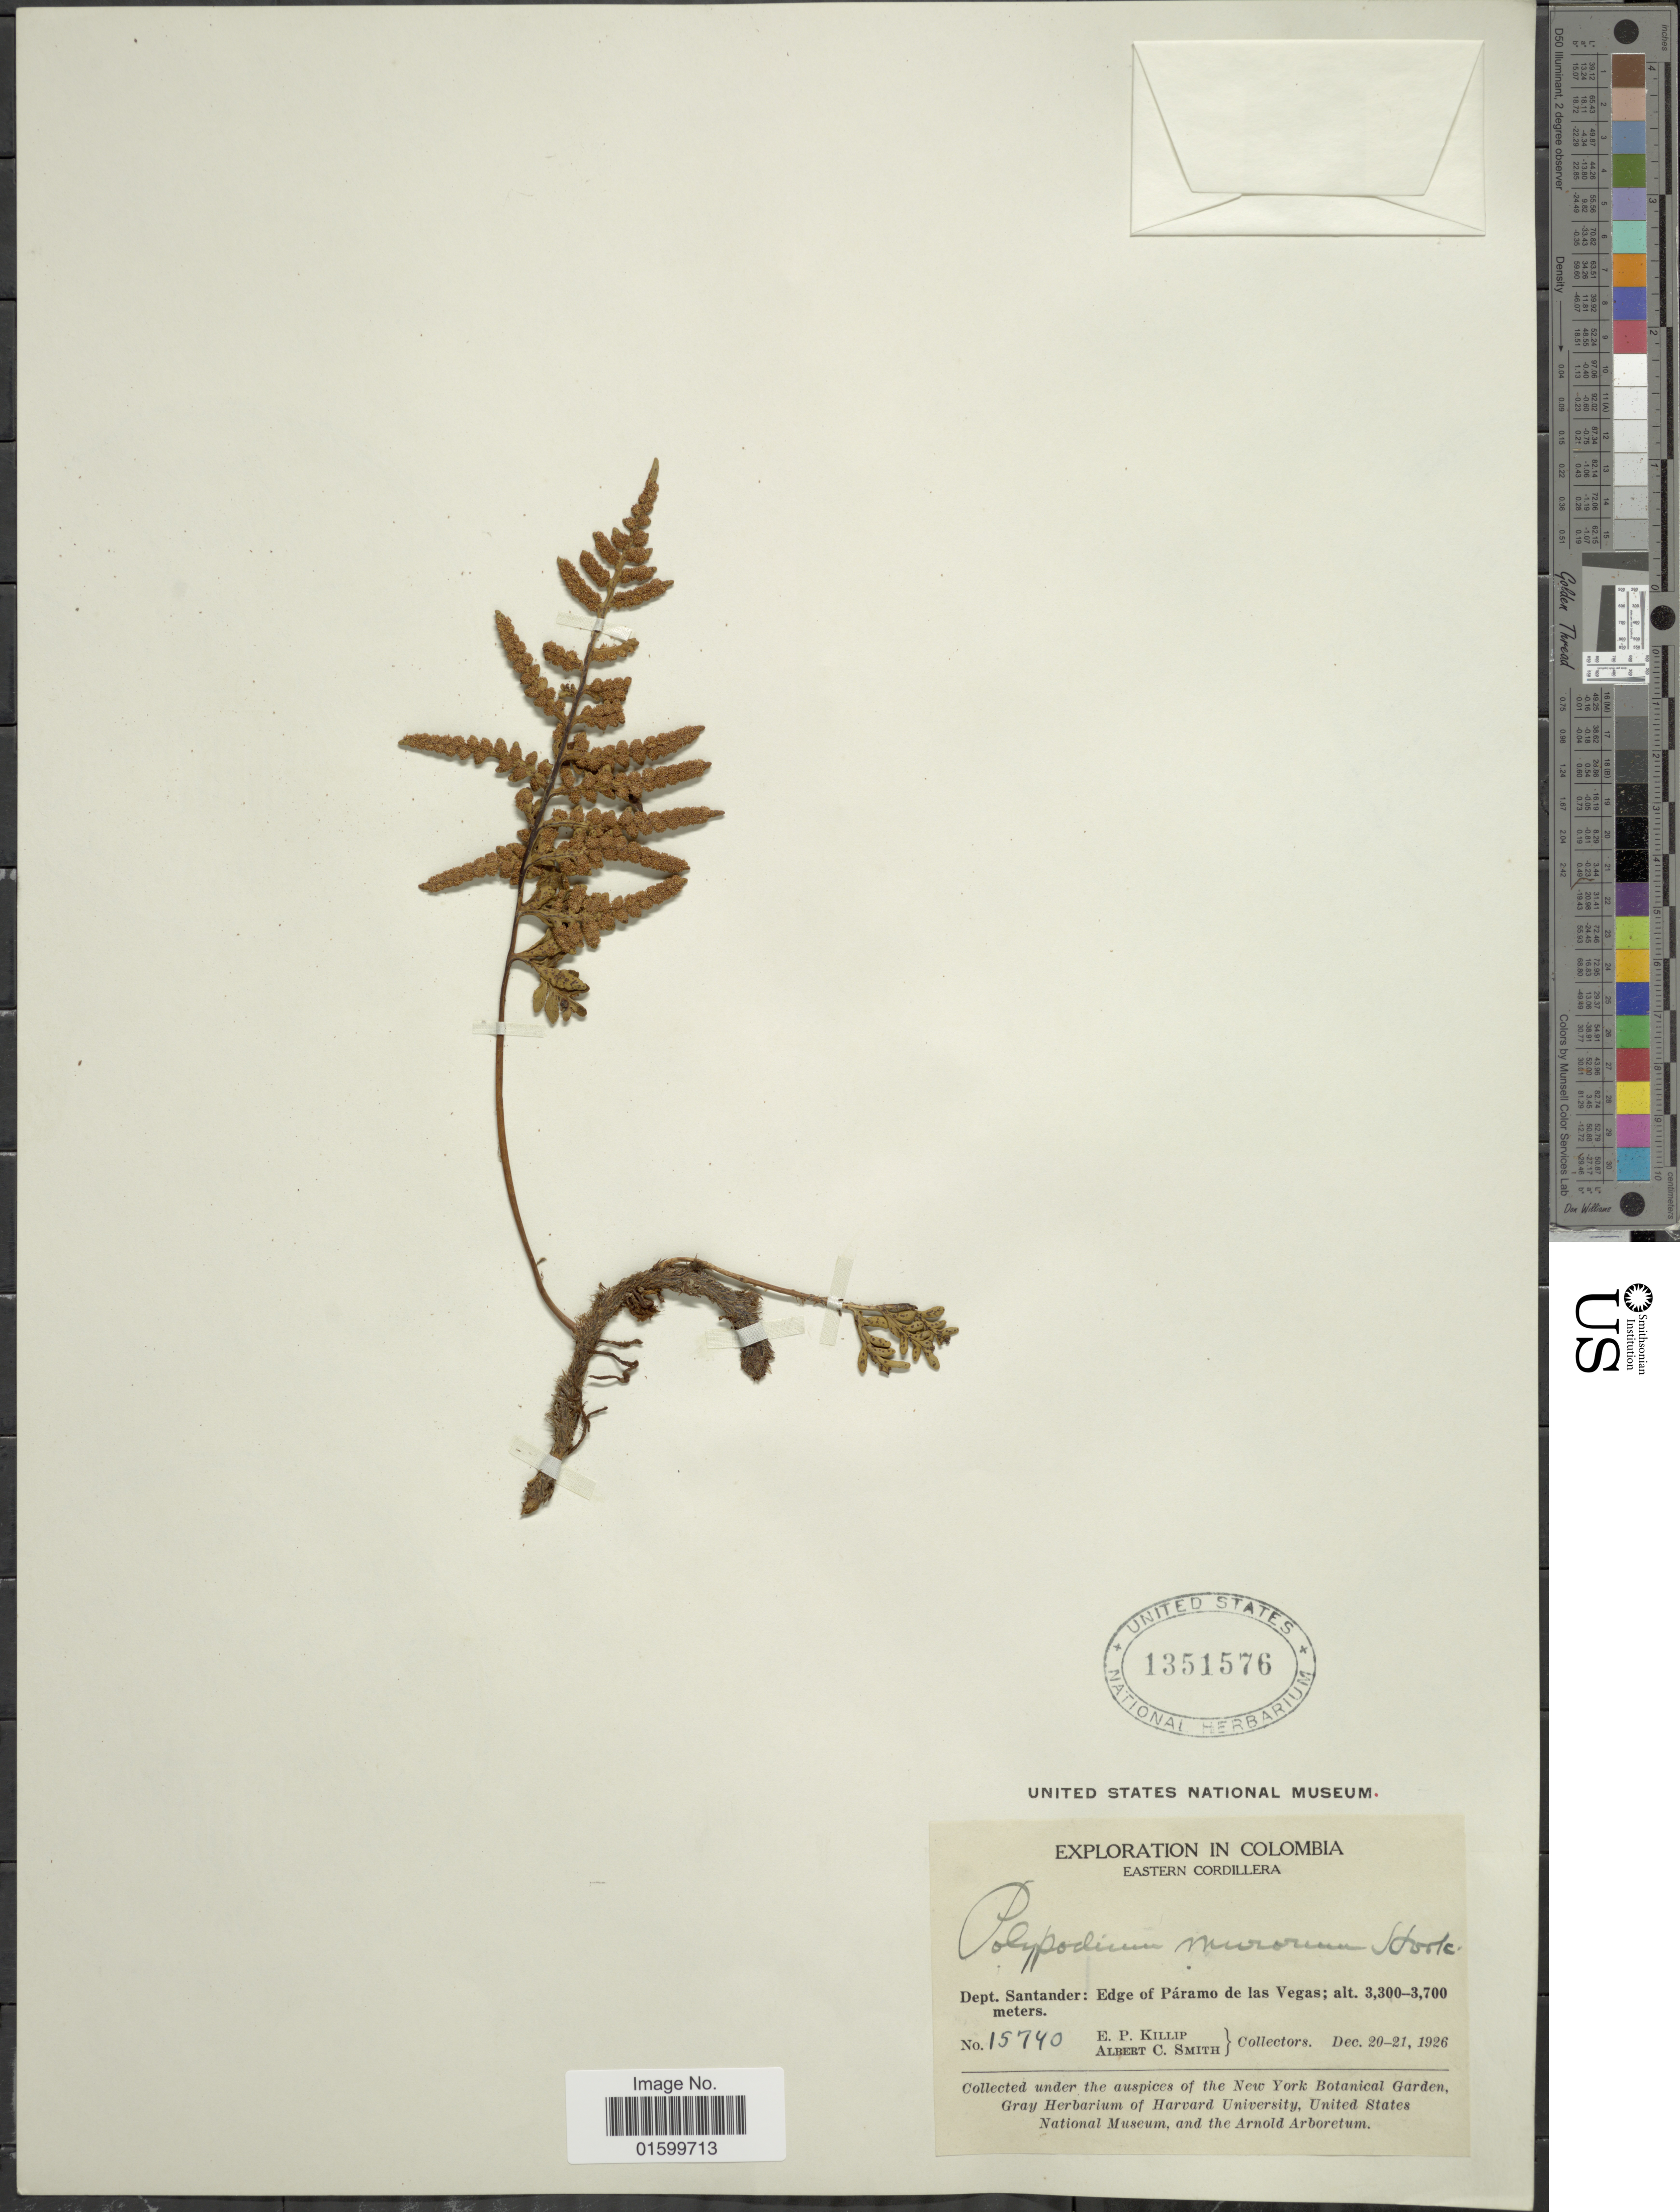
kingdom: Plantae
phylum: Tracheophyta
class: Polypodiopsida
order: Polypodiales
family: Polypodiaceae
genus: Pleopeltis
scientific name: Pleopeltis murorum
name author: (Hook.) A.R. Sm. & Tejero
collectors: E. P. Killip & A. C. Smith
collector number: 15740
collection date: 1926-12-20/1926-12-21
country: Colombia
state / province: Santander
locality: Eastern Cordillera, Dept. Santander, edge of Paramo de las Vegas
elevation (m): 3300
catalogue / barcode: US 1351576